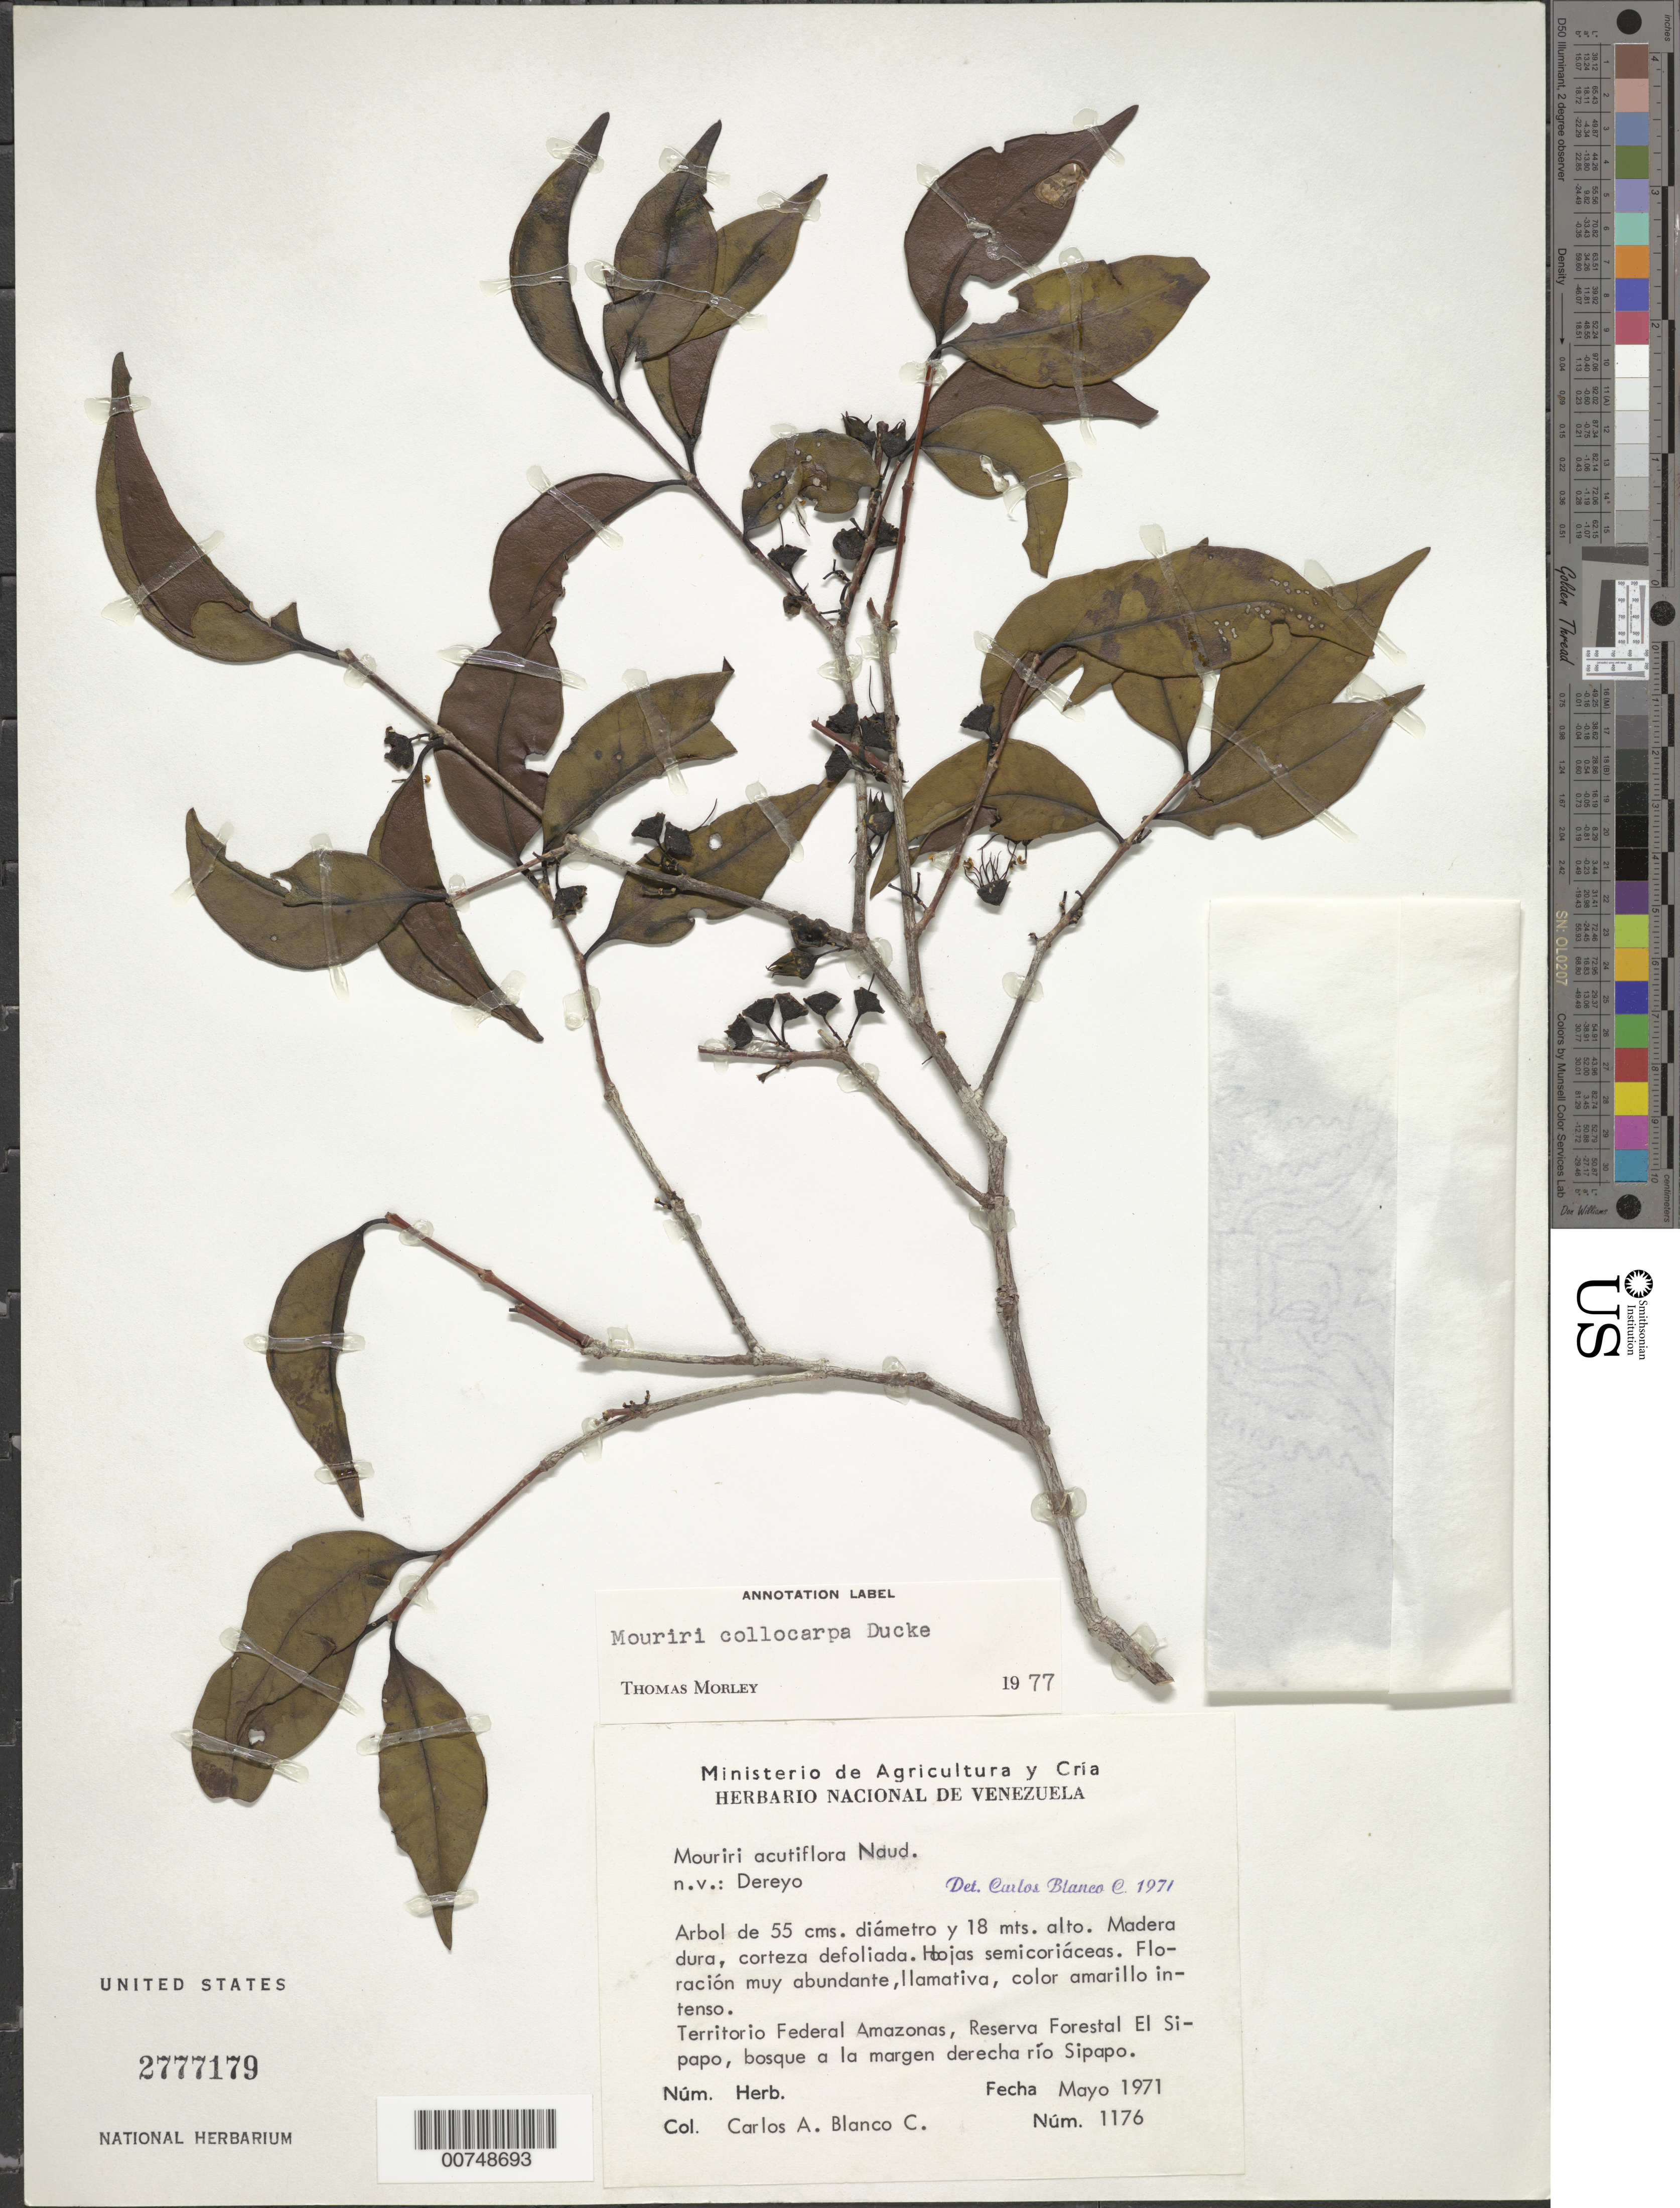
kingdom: Plantae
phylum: Tracheophyta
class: Magnoliopsida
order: Myrtales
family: Melastomataceae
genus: Mouriri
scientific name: Mouriri collocarpa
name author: Ducke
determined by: Morley, T.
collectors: C. A. Blanco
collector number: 1176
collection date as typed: May-71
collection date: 1971-05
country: Venezuela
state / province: Amazonas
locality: Reserva Forestal El Sipapo, Río Sipapo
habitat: Bosque a la magen derecha rio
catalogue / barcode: US 2777179